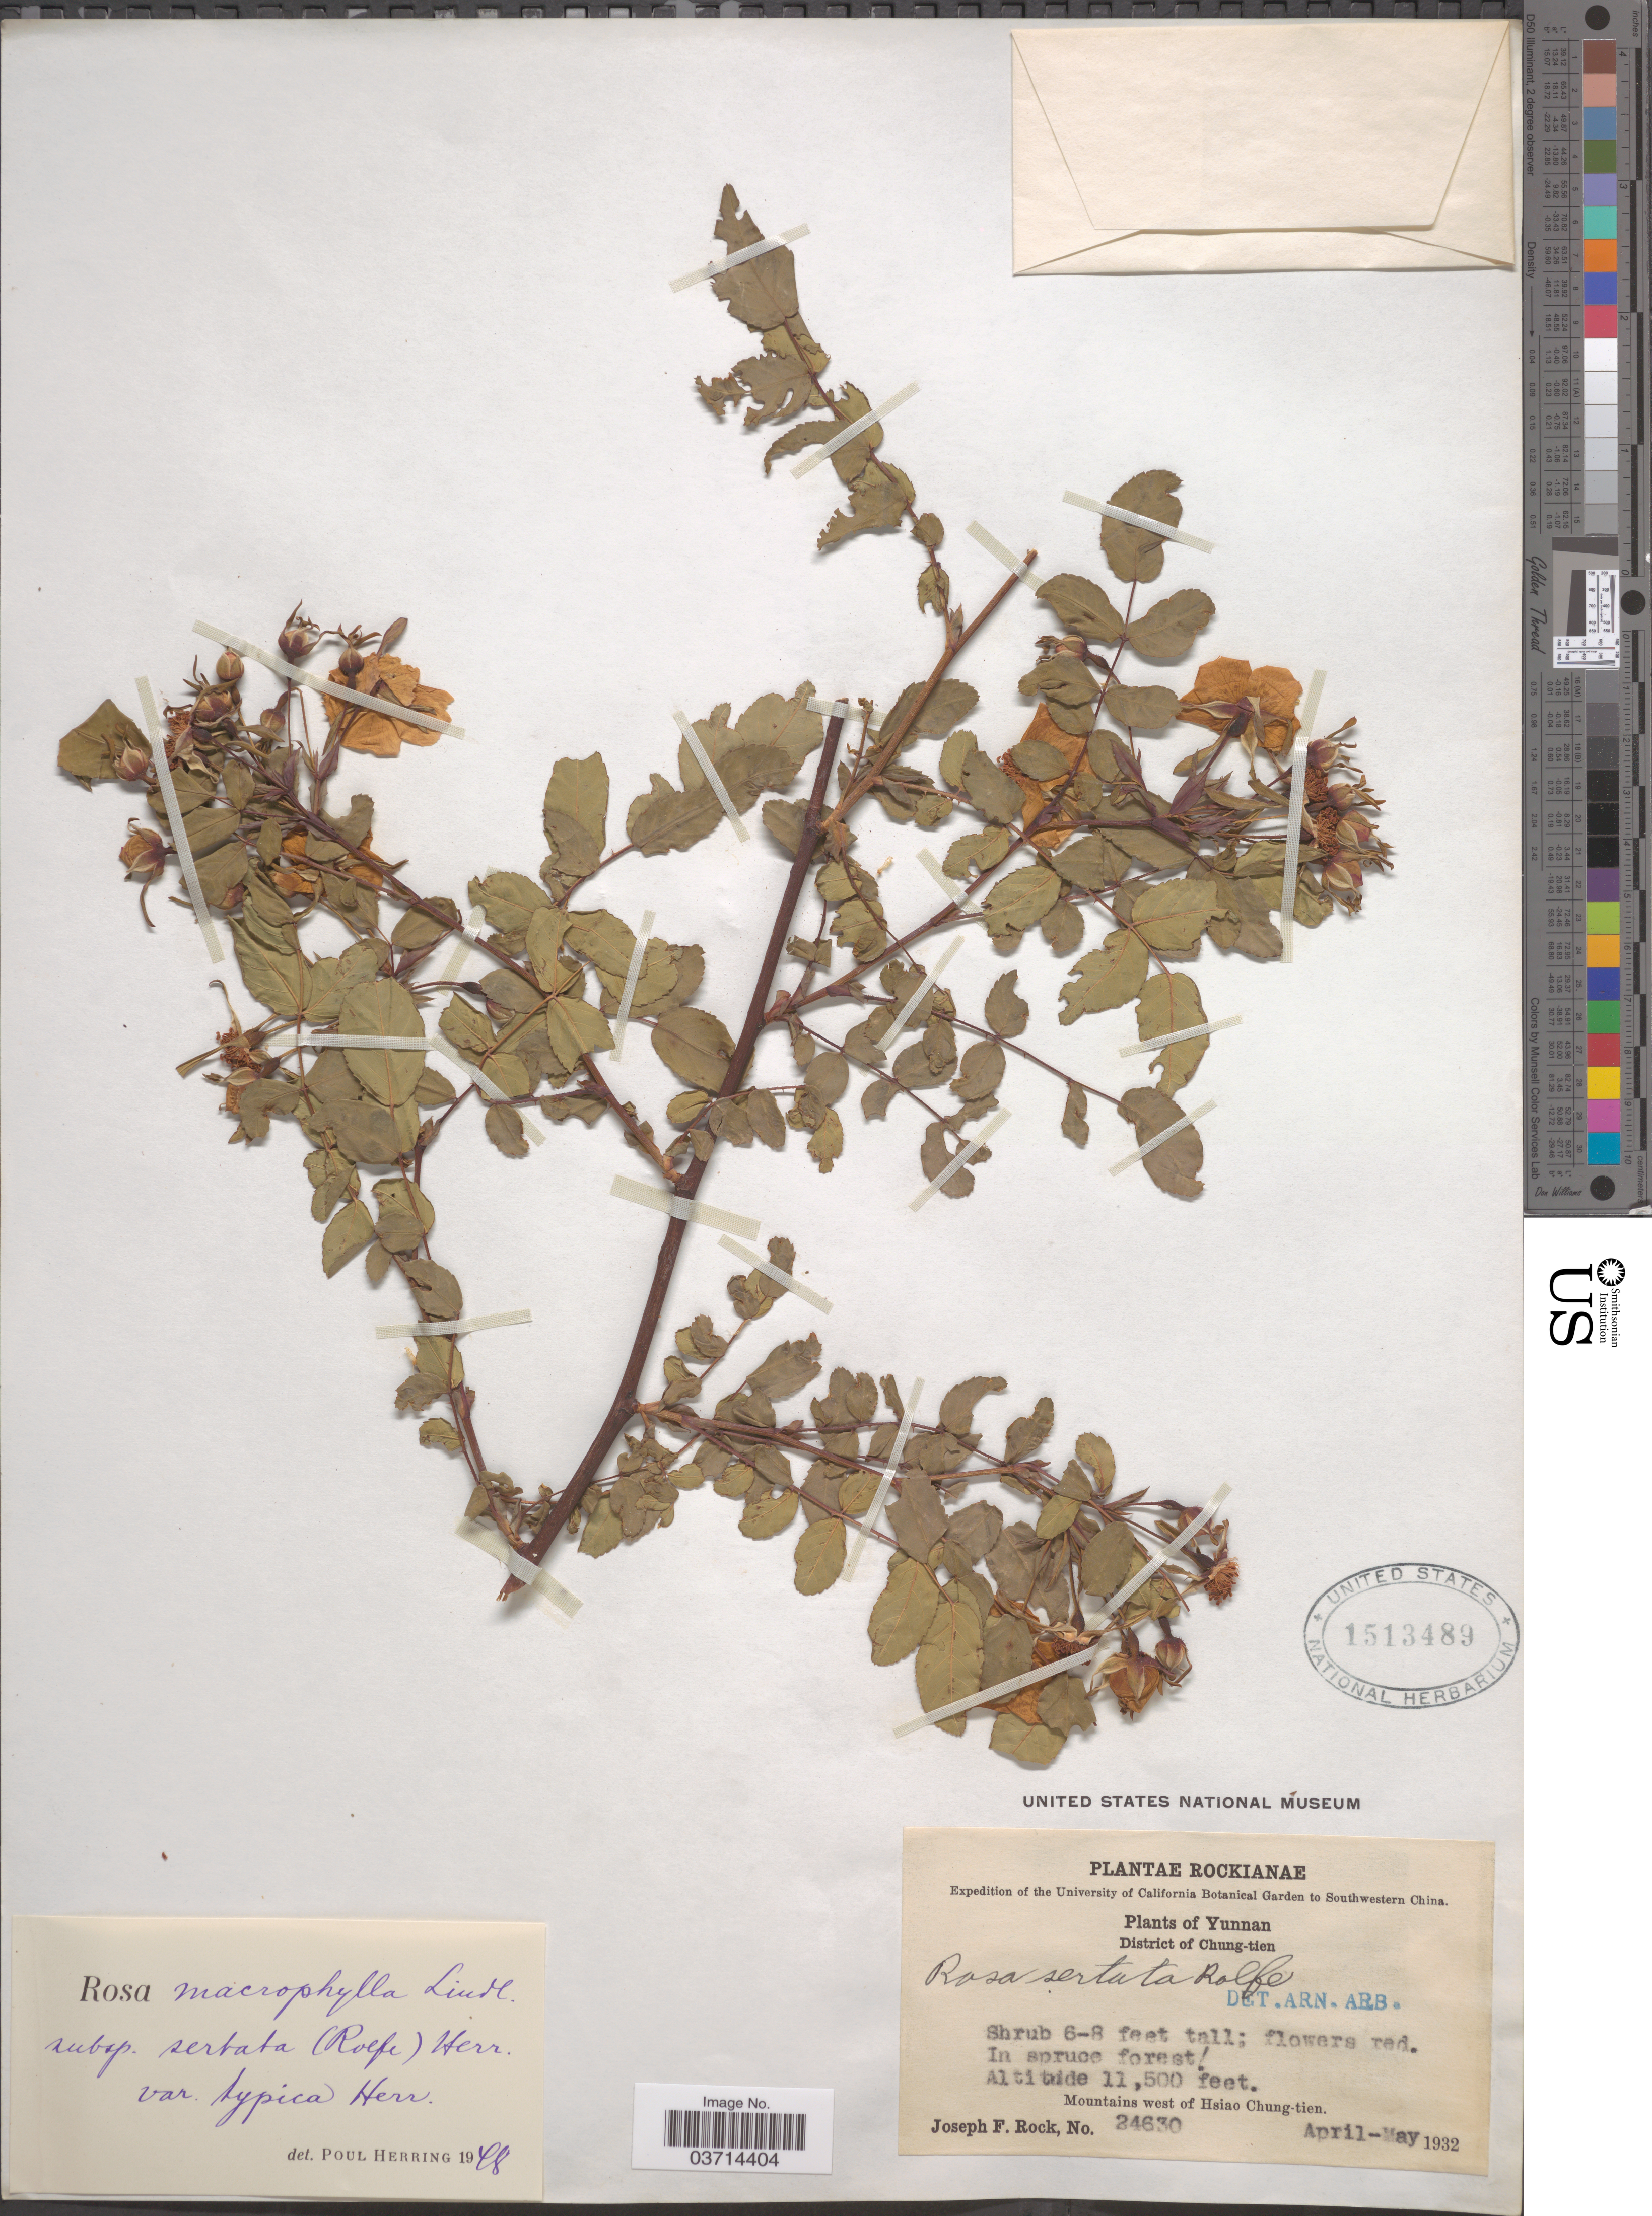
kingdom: Plantae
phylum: Tracheophyta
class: Magnoliopsida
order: Rosales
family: Rosaceae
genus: Rosa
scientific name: Rosa sertata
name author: Rolfe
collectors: J. F. Rock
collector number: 24630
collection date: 1932-04/1932-05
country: China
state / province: Yunnan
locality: District of Chung-tien. Mountains west of Hsiao Chung-tien.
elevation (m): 3505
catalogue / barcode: US 1513489